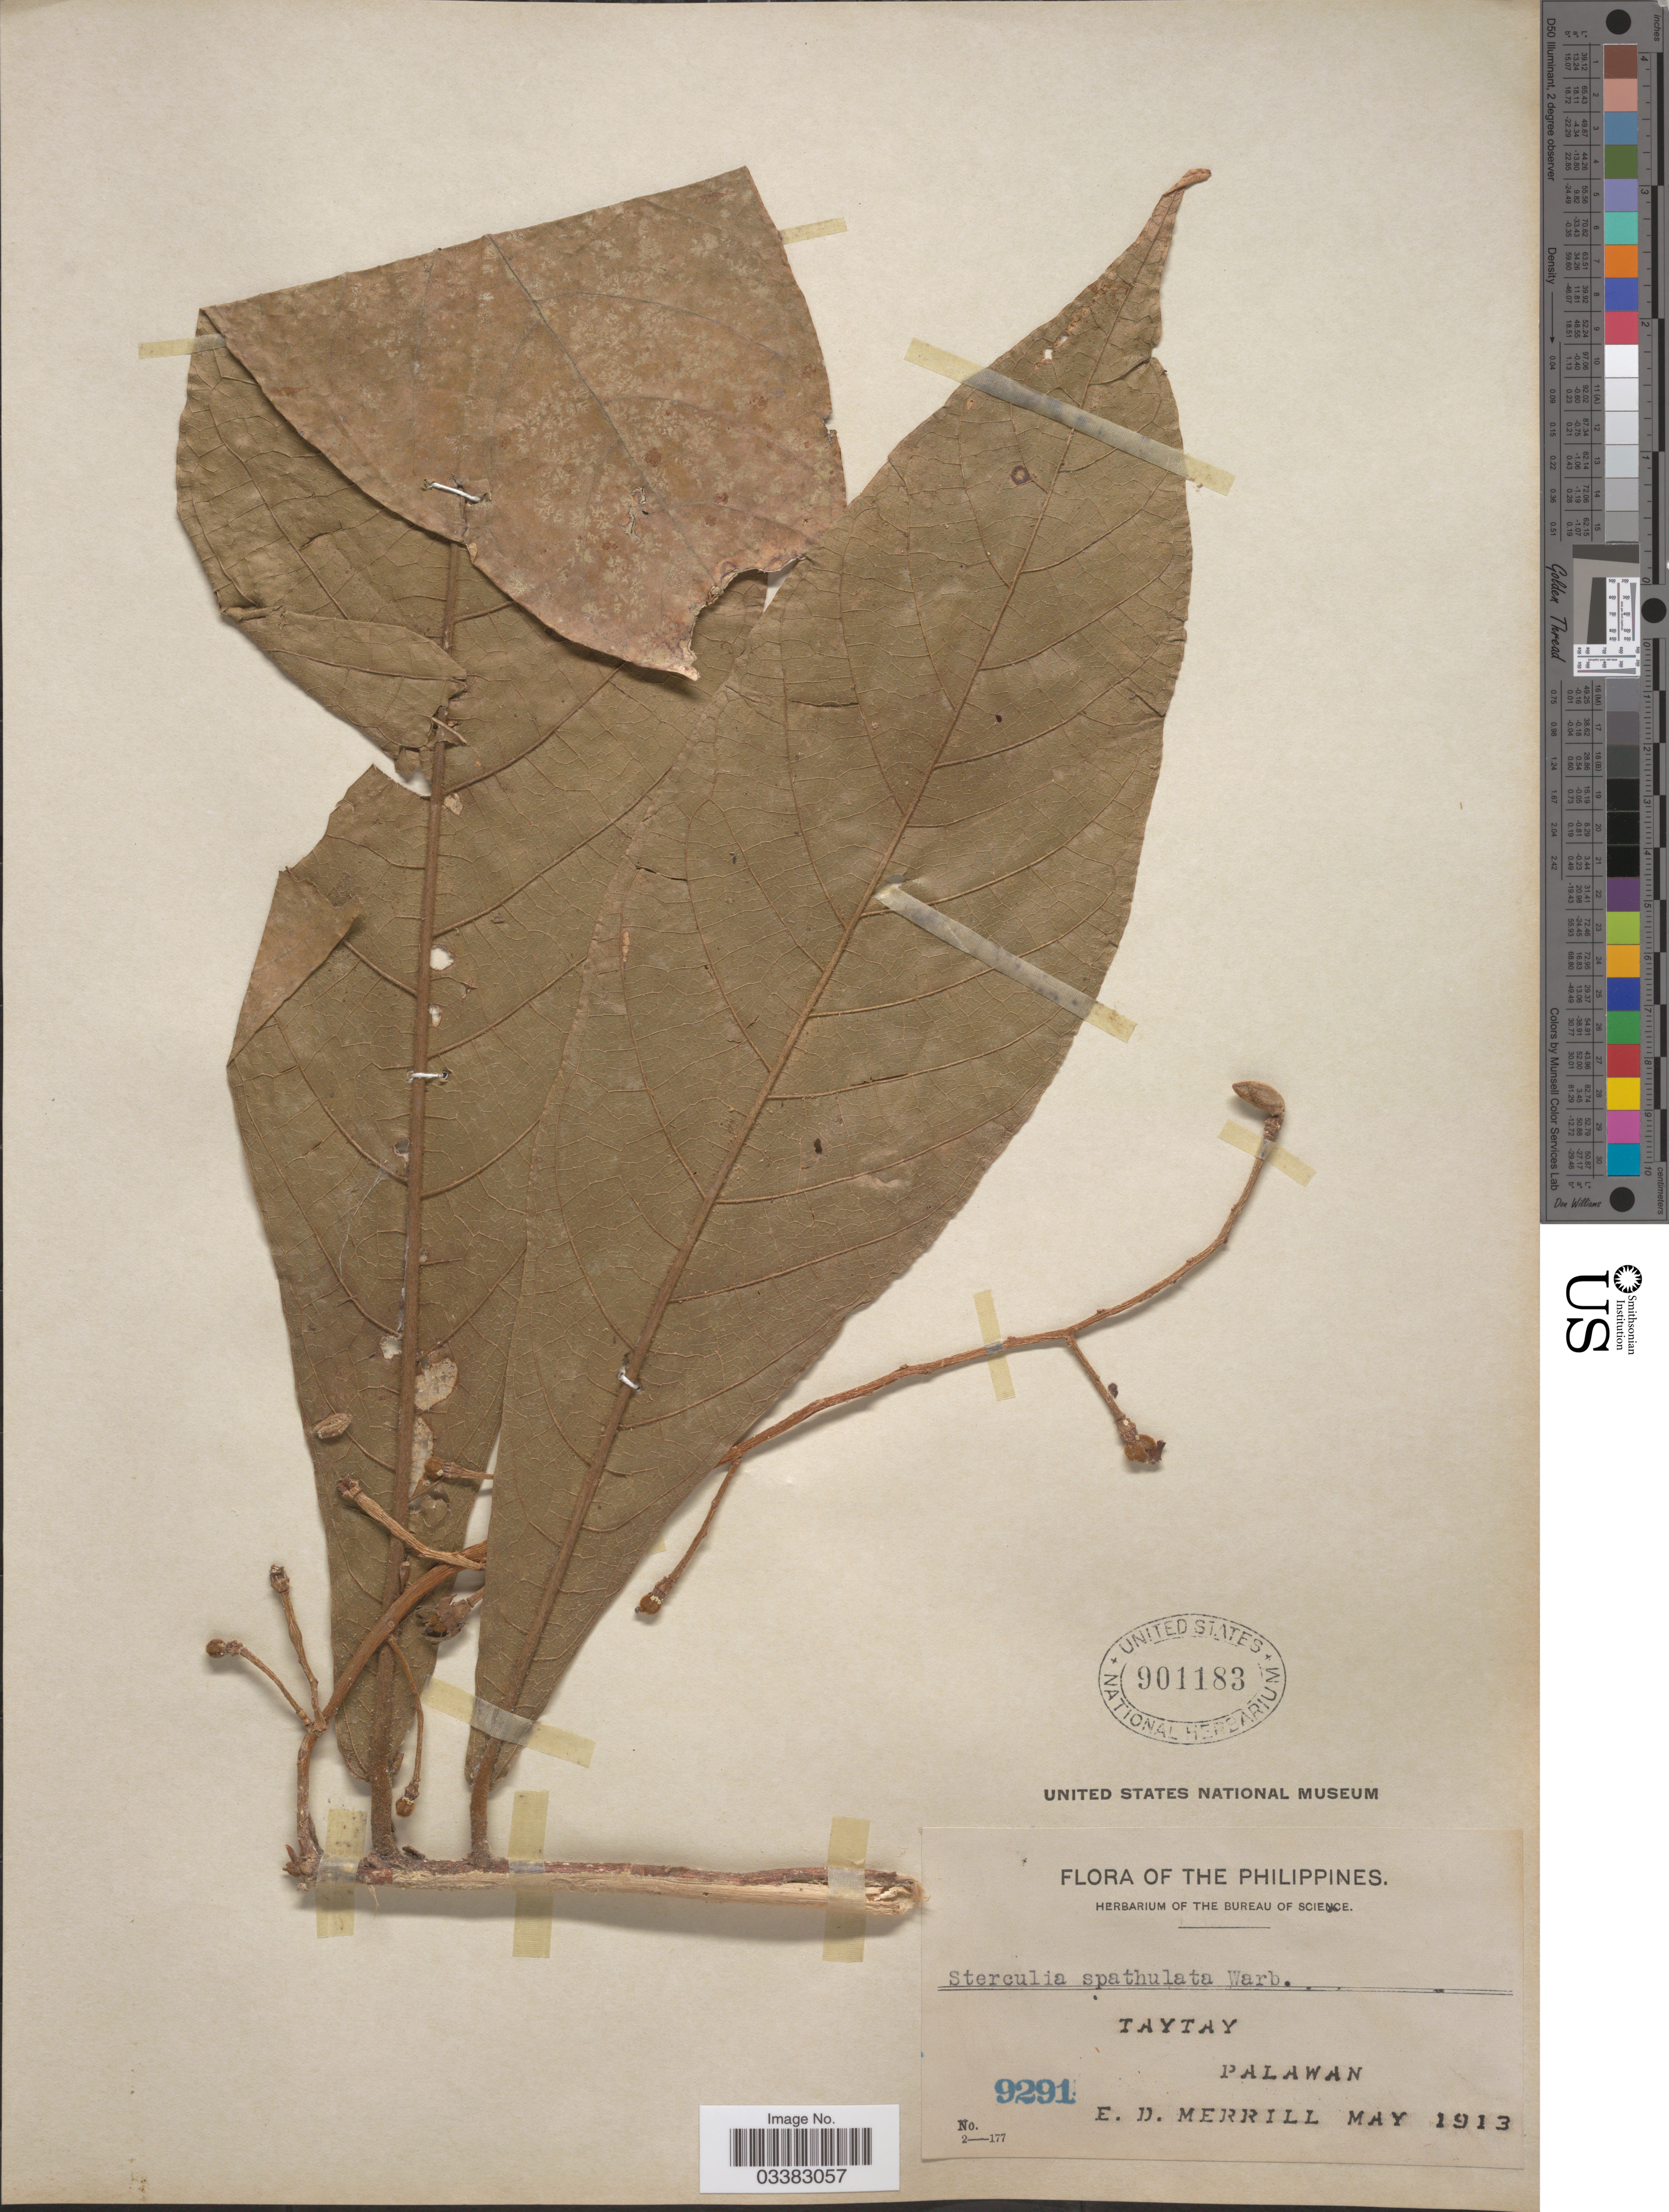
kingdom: Plantae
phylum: Tracheophyta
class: Magnoliopsida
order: Malvales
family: Malvaceae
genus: Sterculia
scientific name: Sterculia spatulata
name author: Warb.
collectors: E. D. Merrill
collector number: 9291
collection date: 1913-05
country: Philippines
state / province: Mimaropa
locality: Taytay, Palawan.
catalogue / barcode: US 901183